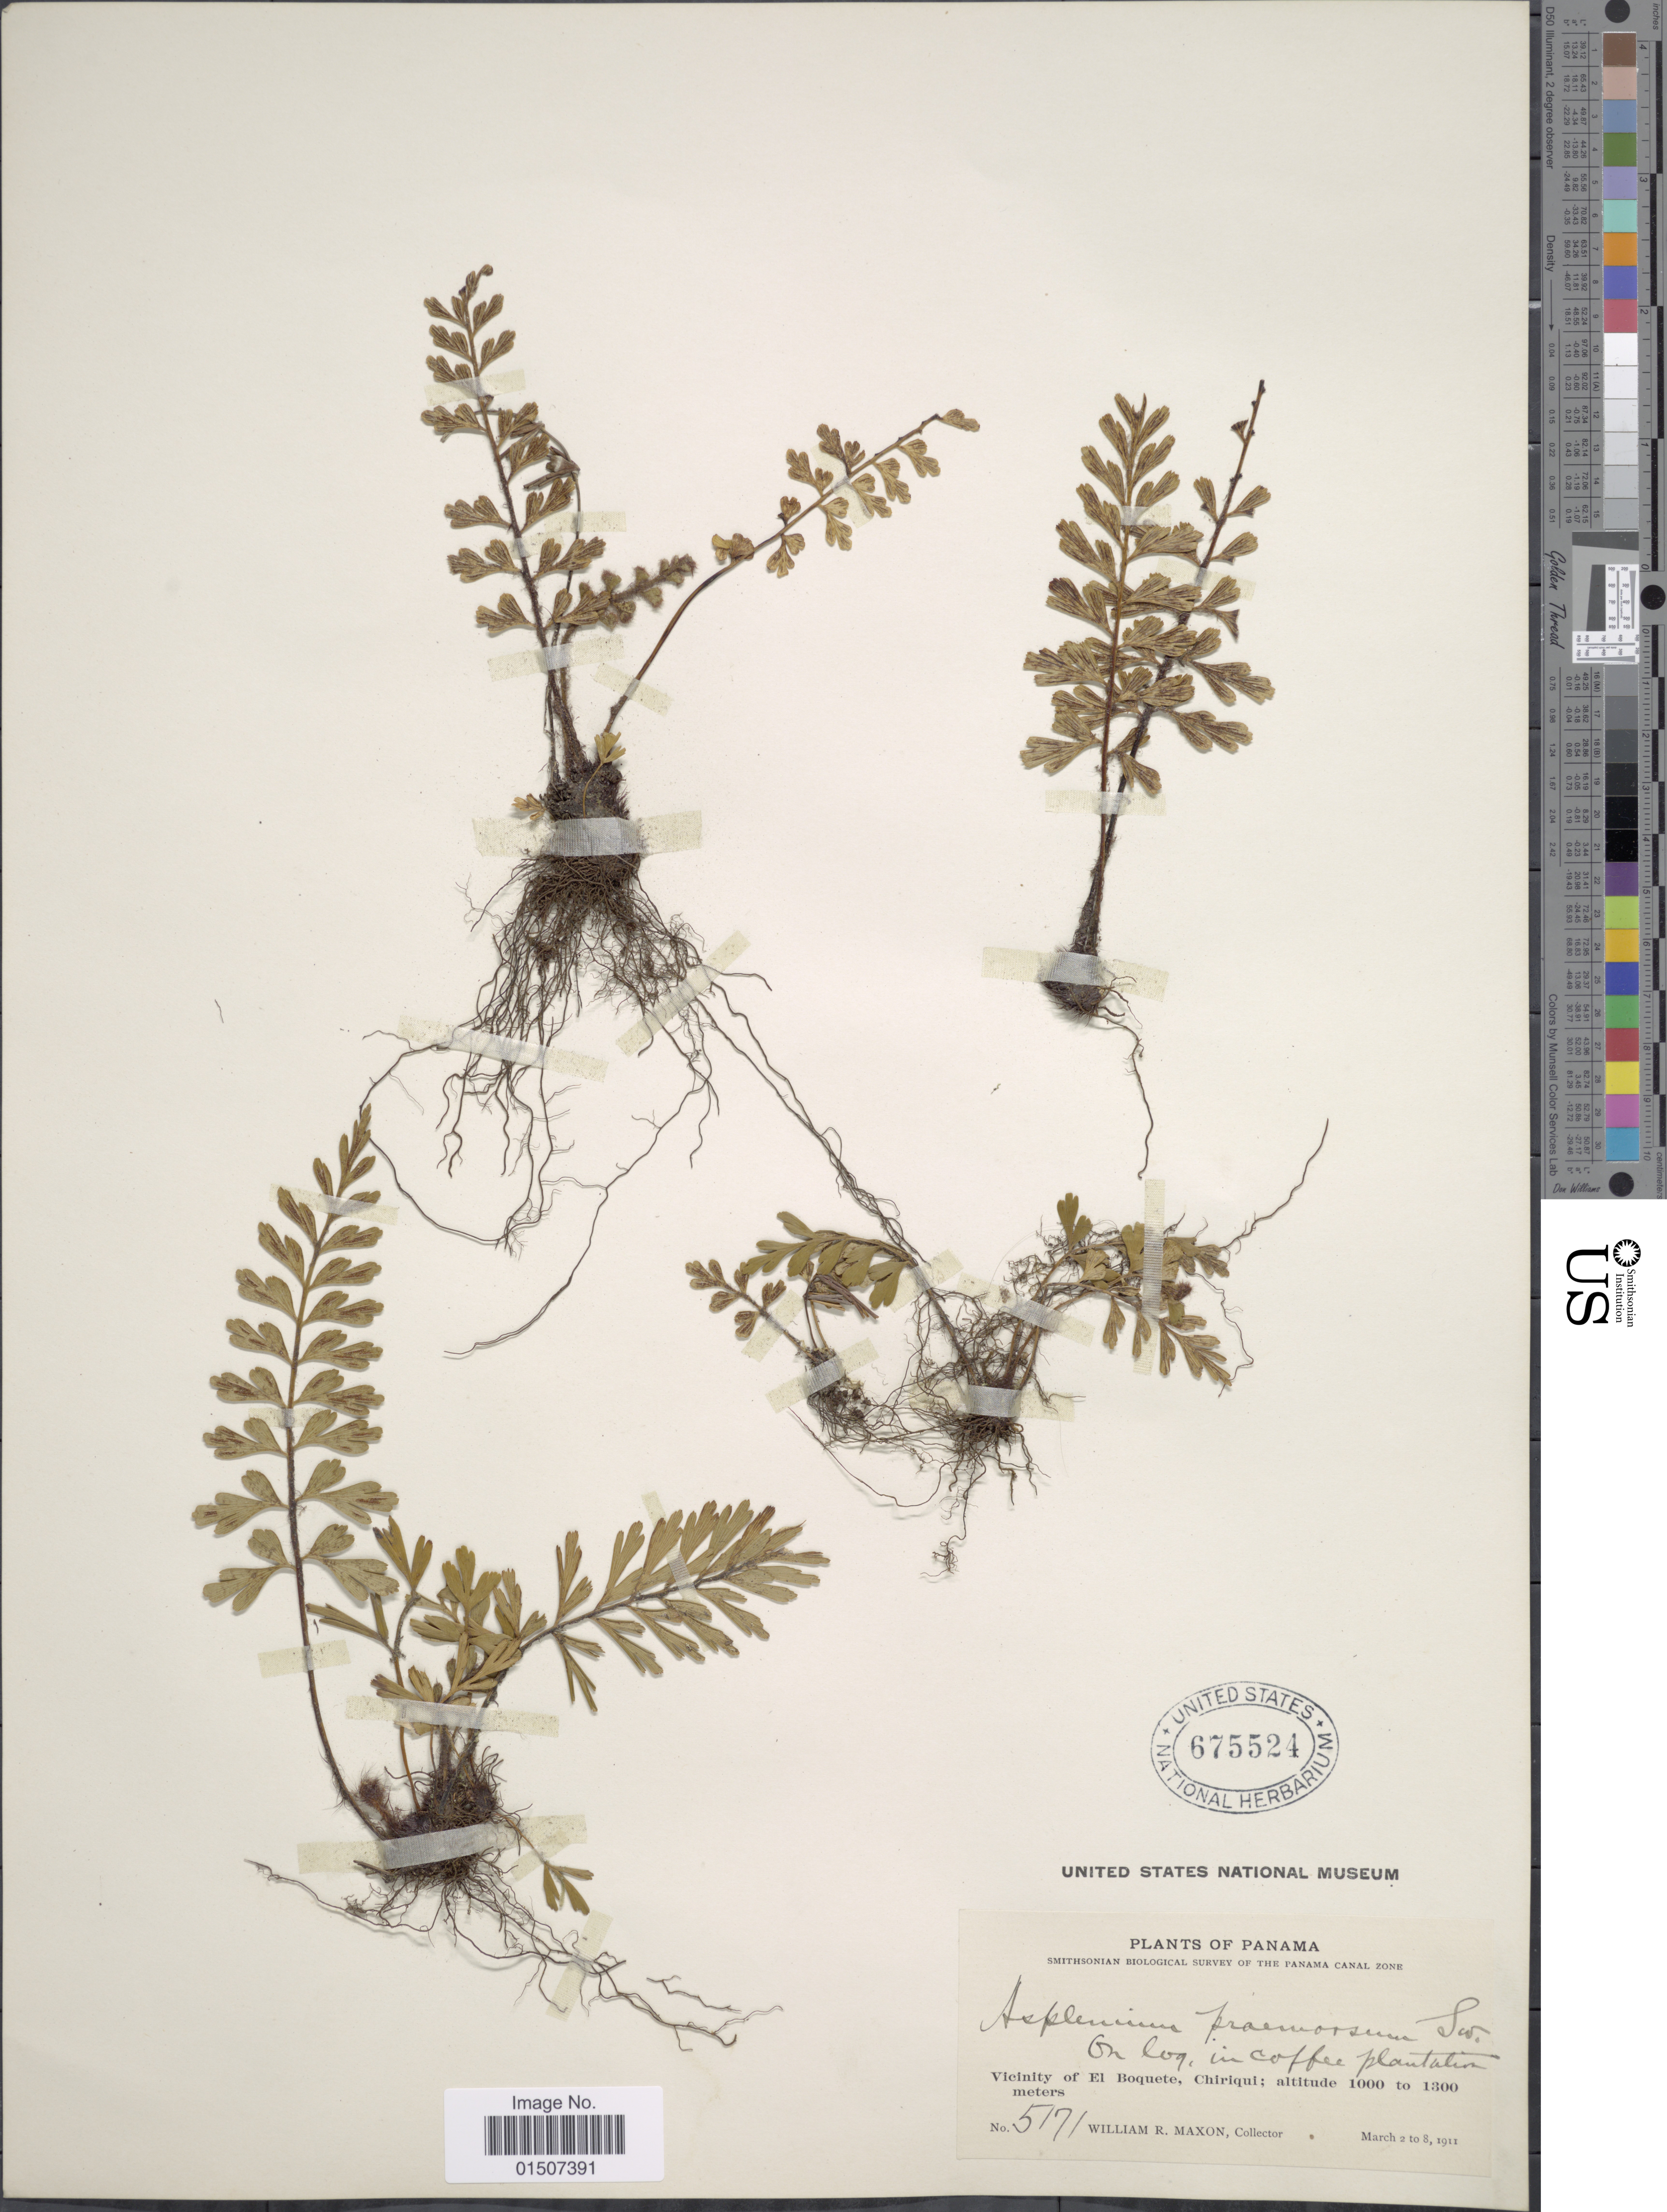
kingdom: Plantae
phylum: Tracheophyta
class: Polypodiopsida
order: Polypodiales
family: Aspleniaceae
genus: Asplenium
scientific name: Asplenium praemorsum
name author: Sw.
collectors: W. R. Maxon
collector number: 5171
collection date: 1911-03-02/1911-03-08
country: Panama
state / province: Chiriqui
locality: Vicinity of El Boquete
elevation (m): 1000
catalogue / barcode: US 675524